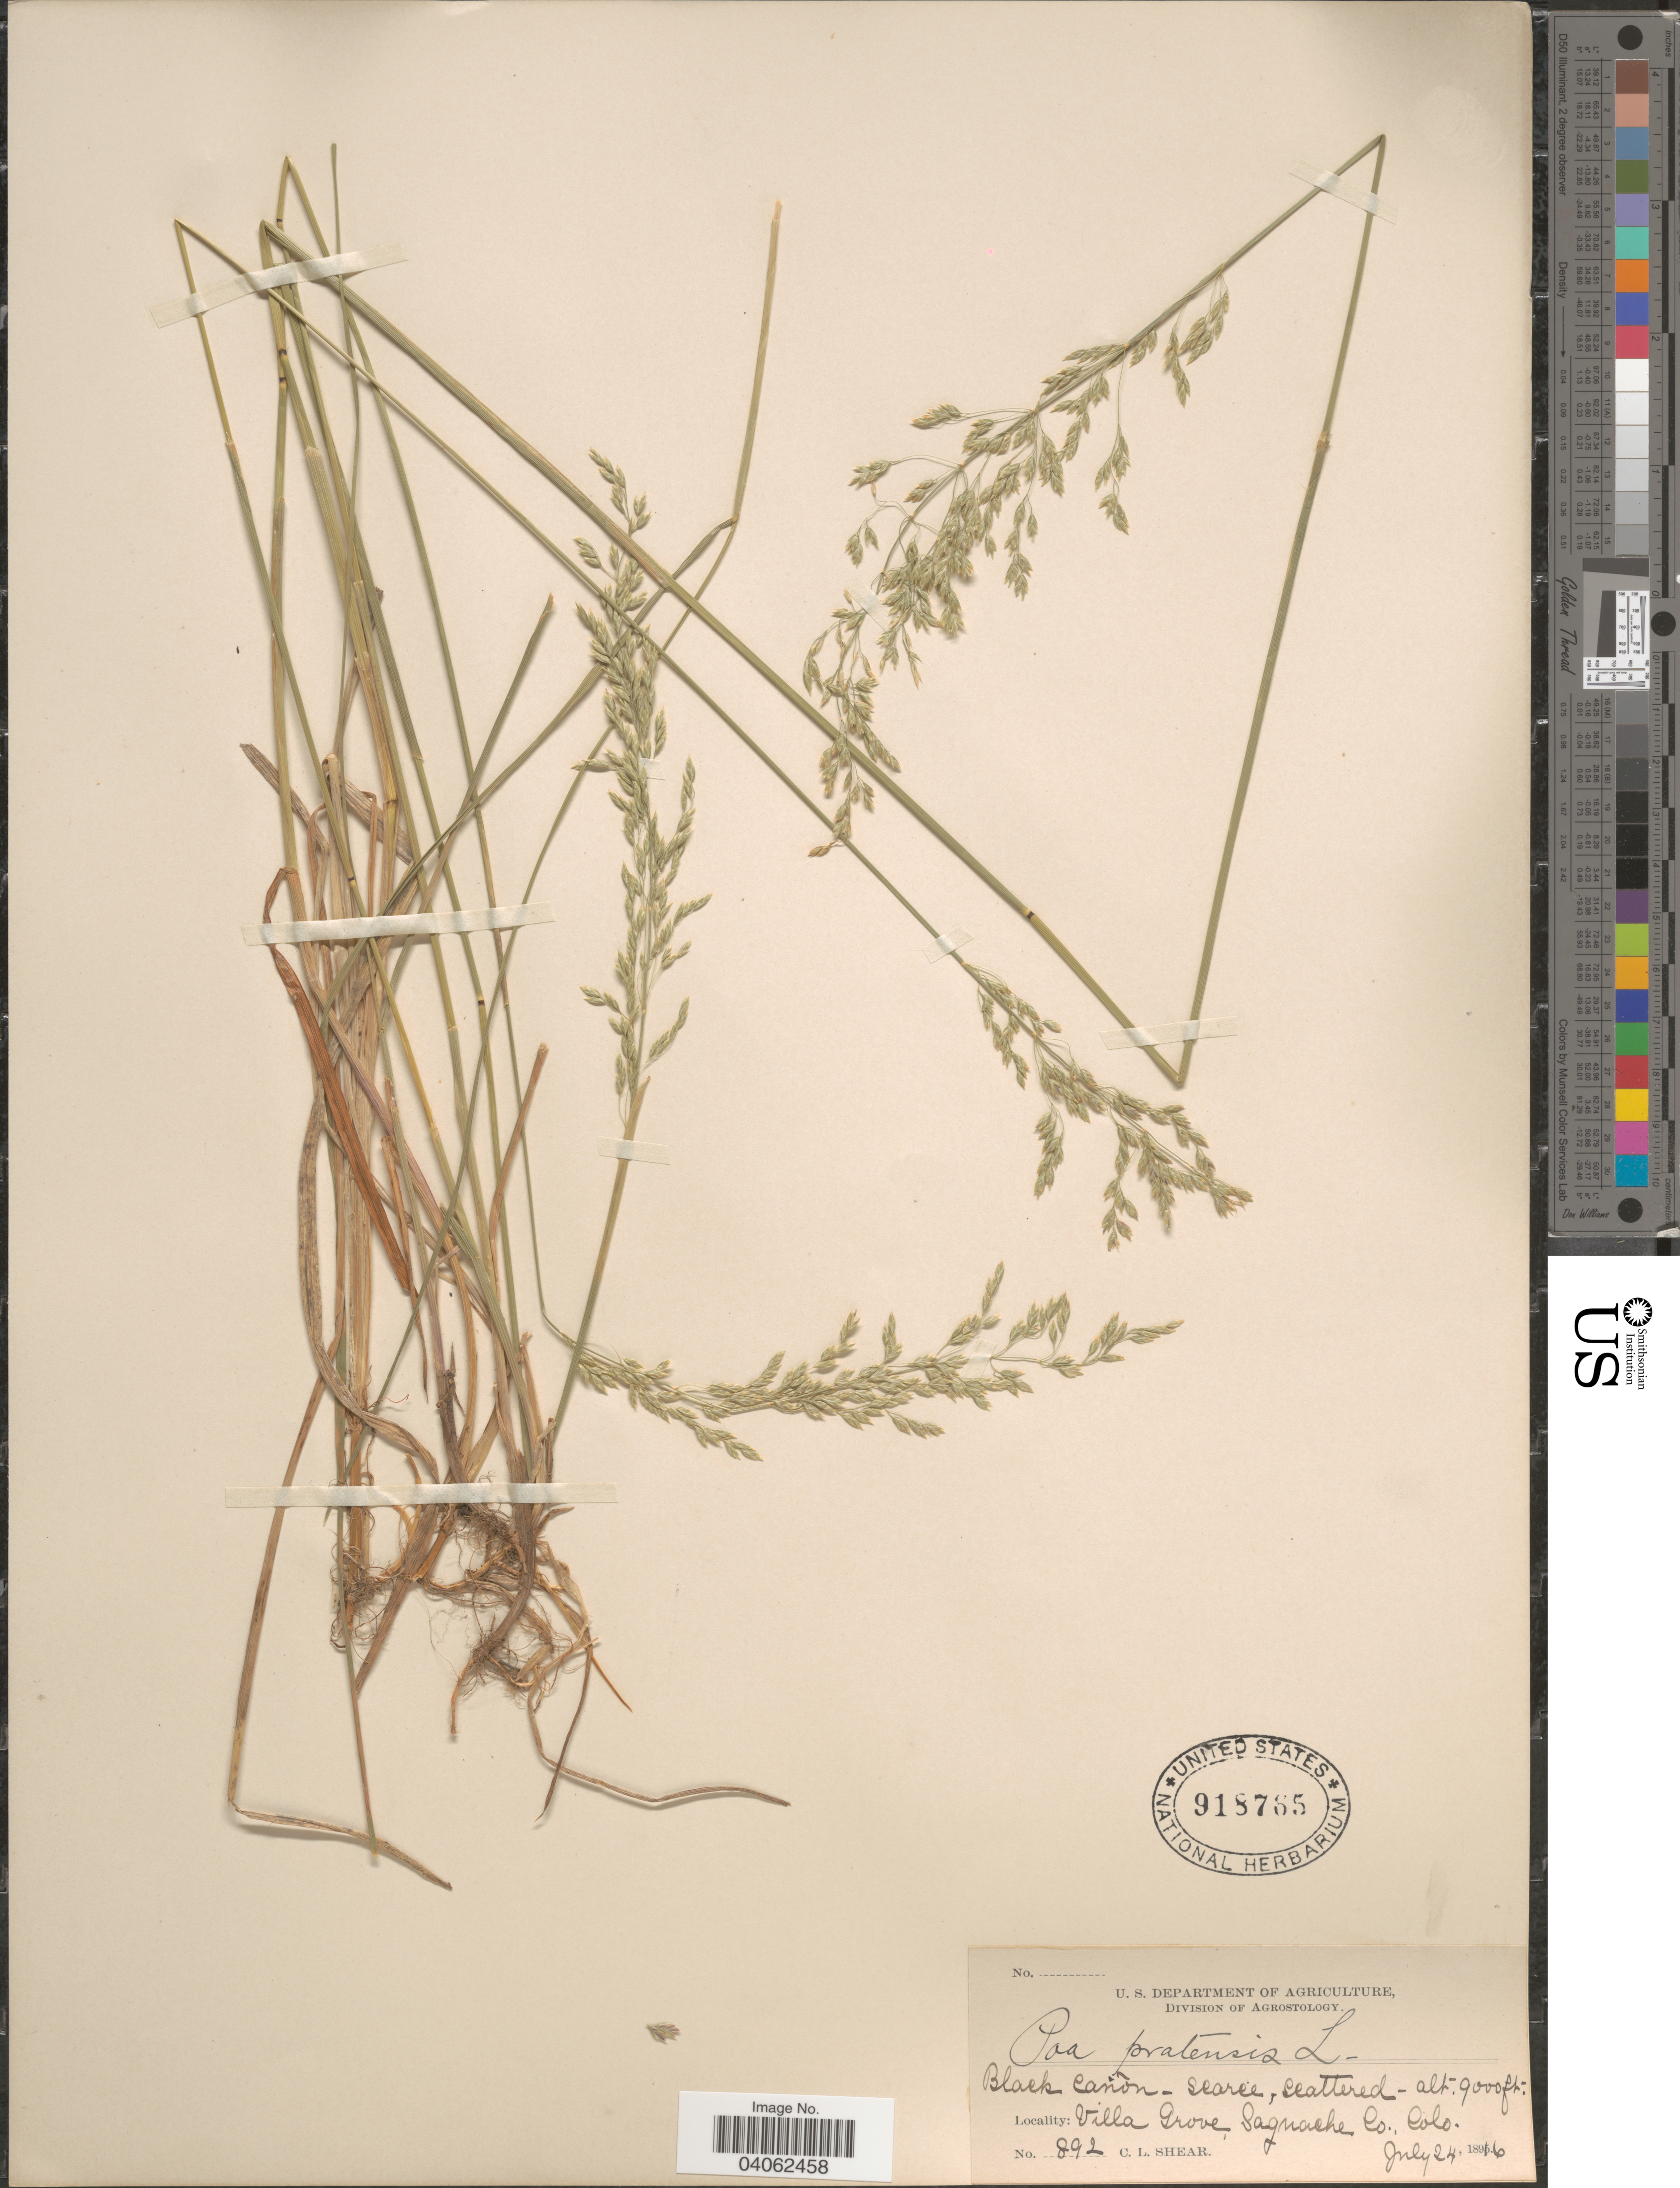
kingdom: Plantae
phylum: Tracheophyta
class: Liliopsida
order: Poales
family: Poaceae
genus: Poa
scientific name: Poa pratensis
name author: L.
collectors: C. L. Shear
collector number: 892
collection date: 1896-07-24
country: United States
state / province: Colorado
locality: Black Cañon. Villa Grove, Saguache Co.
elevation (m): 2743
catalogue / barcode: US 918765